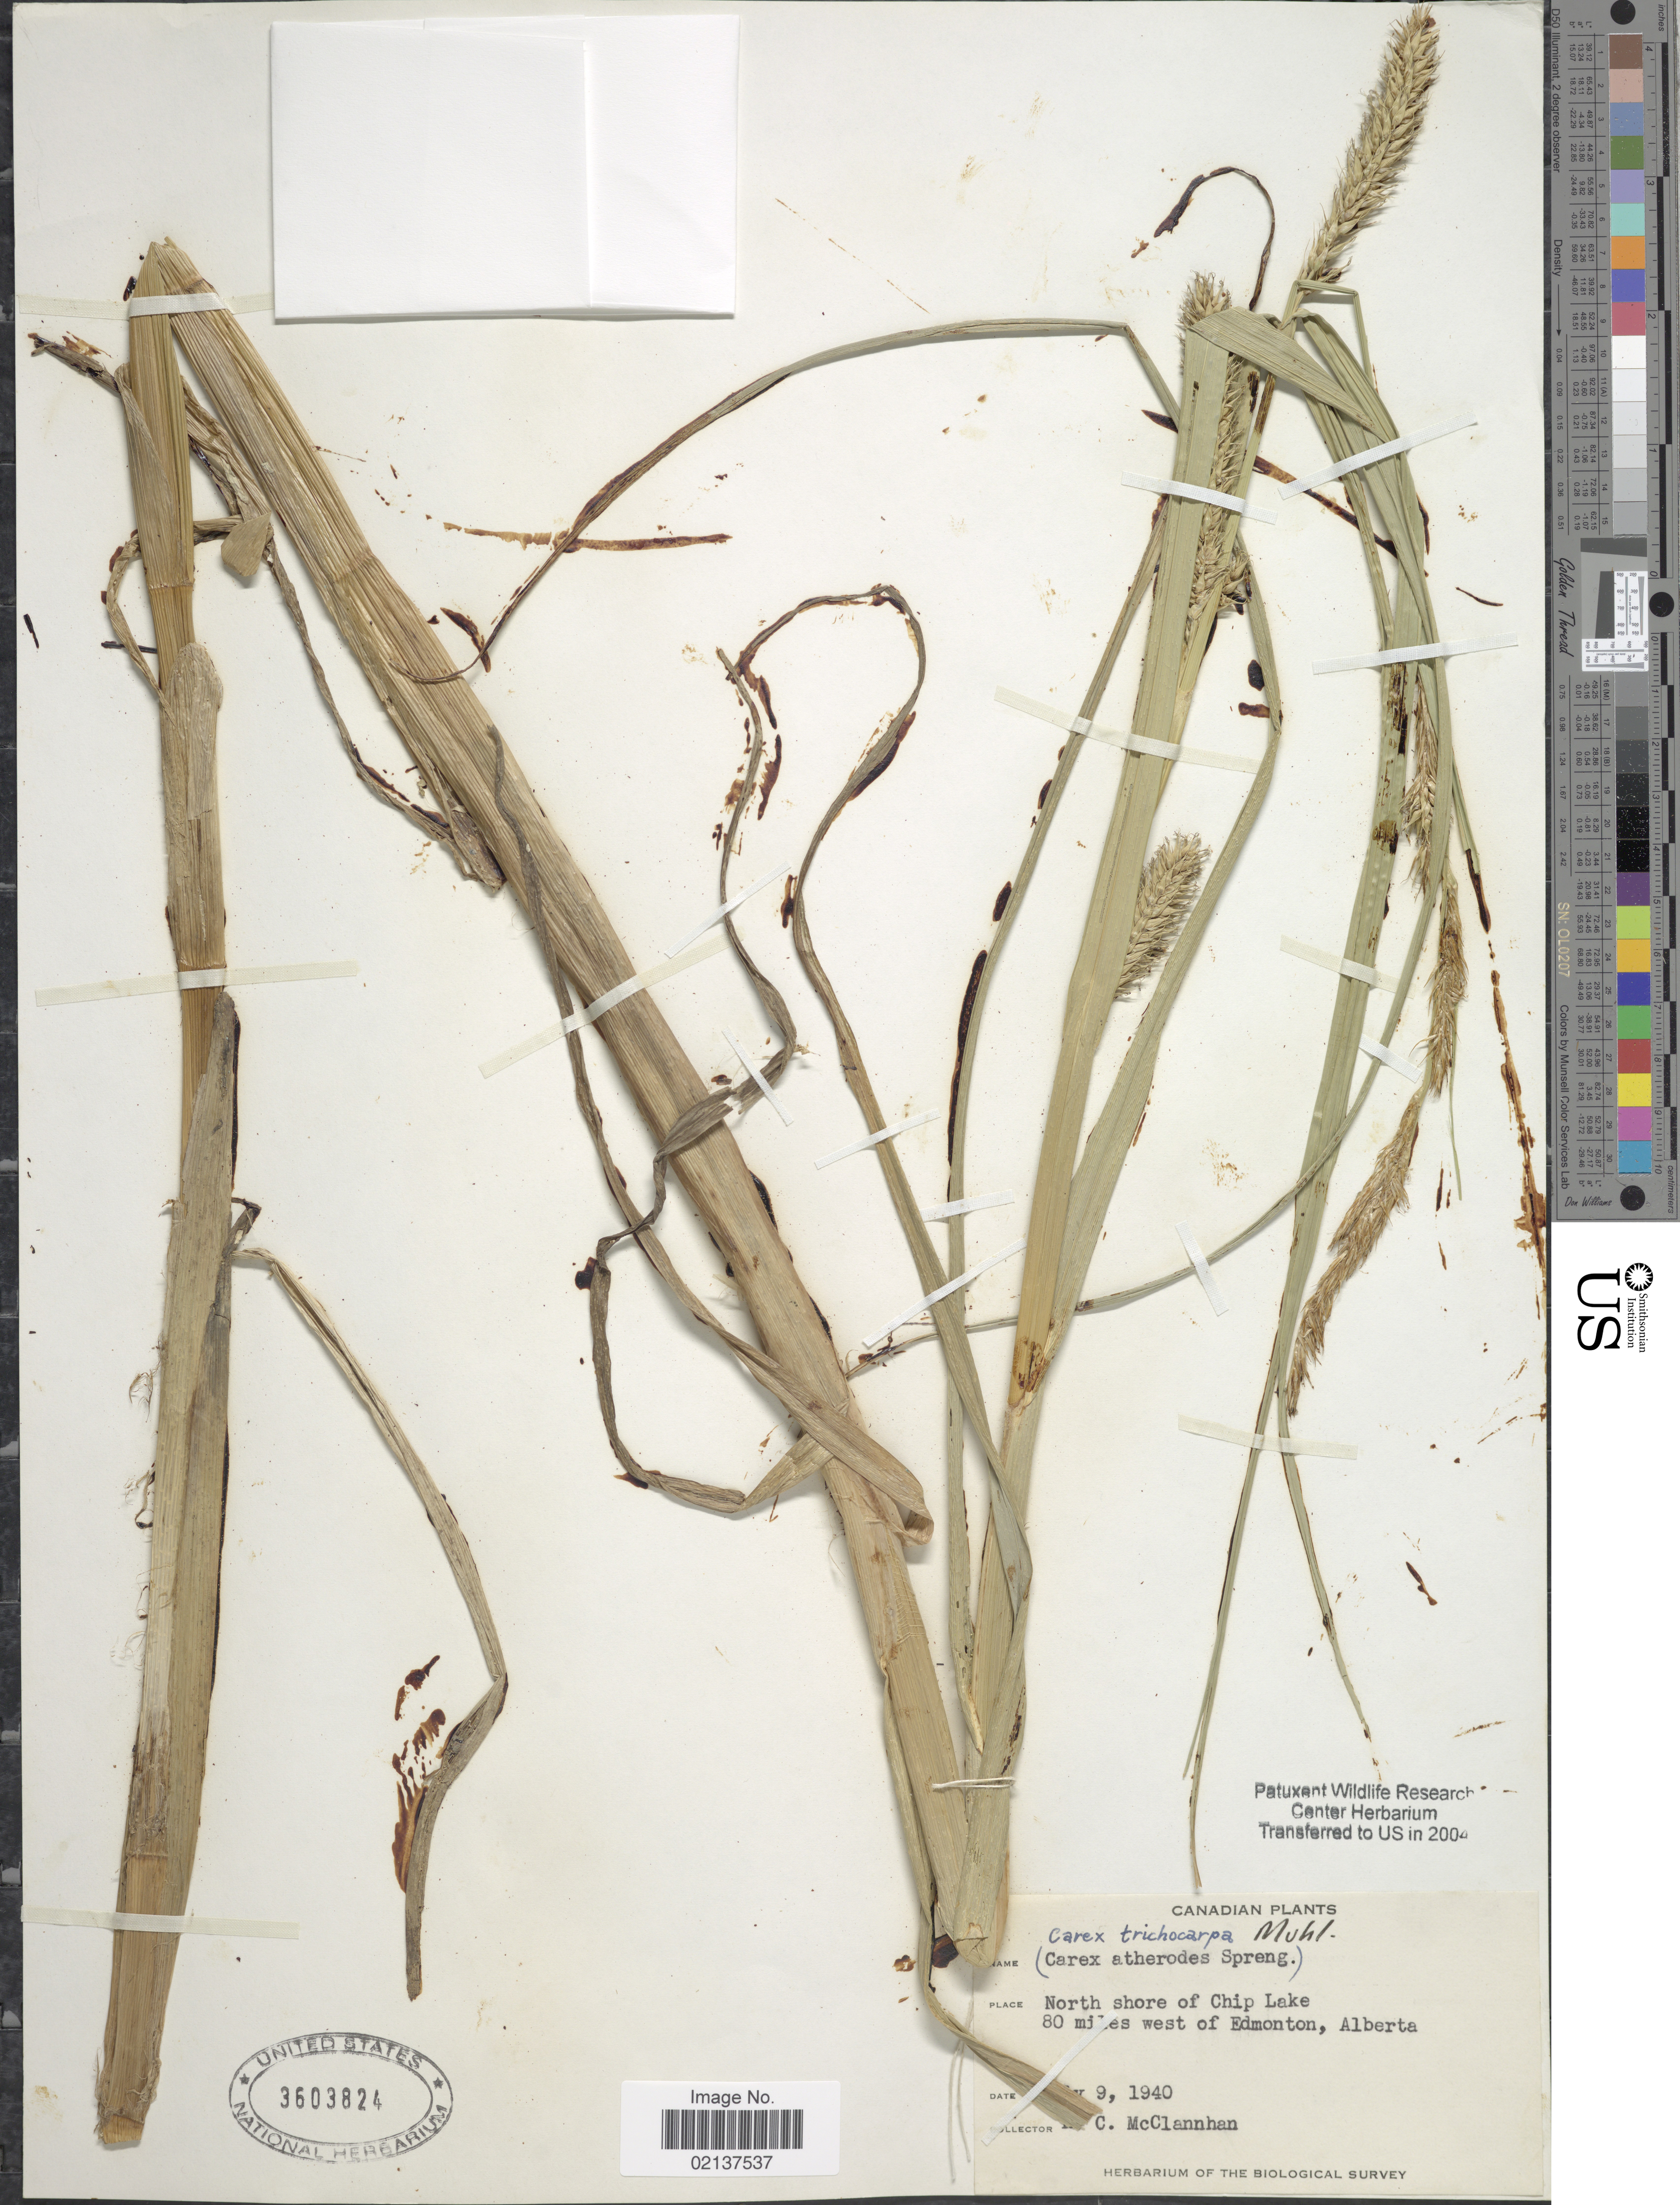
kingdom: Plantae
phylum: Tracheophyta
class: Liliopsida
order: Poales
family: Cyperaceae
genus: Carex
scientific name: Carex trichocarpa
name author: Muhl. ex Willd.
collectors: R. McClannhan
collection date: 1940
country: Canada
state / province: Alberta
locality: North shore of Chip Lake, 80 miles west of Edmonton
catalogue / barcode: US 3603824